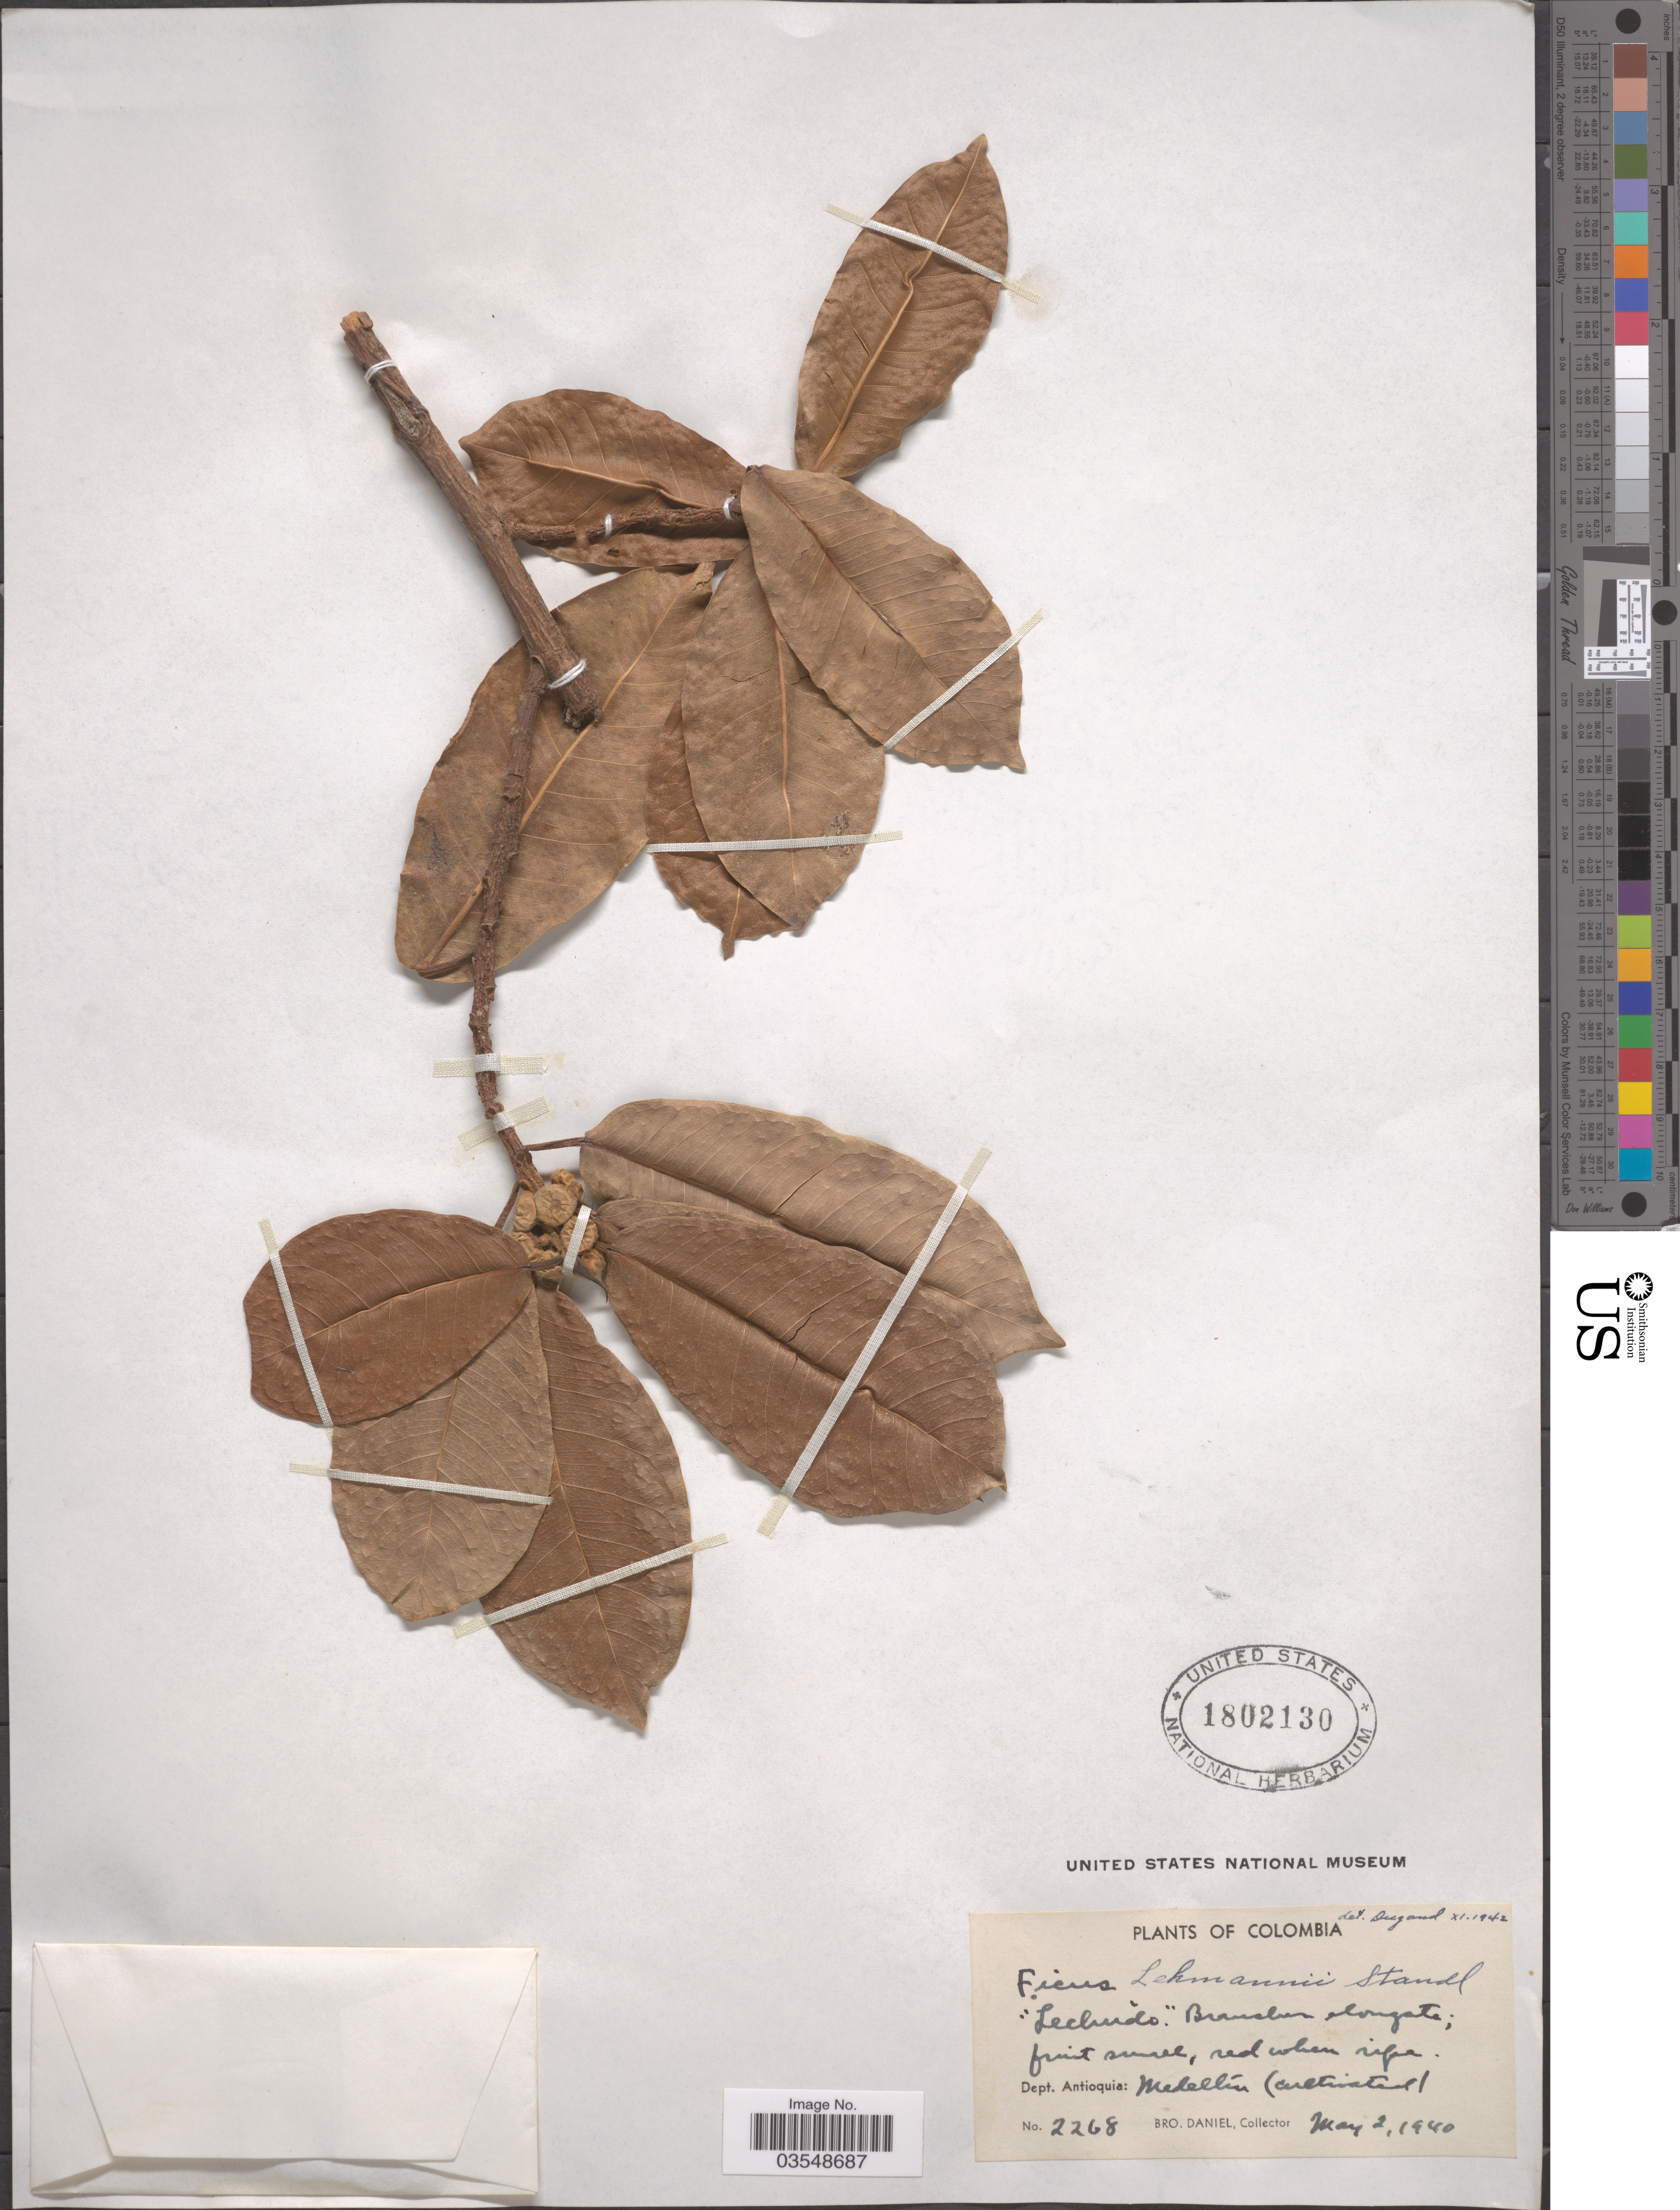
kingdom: Plantae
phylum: Tracheophyta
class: Magnoliopsida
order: Rosales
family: Moraceae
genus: Ficus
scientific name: Ficus lehmannii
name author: Standl.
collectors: Bro. Daniel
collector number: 2268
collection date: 1940-05-02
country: Colombia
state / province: Antioquia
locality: Dept. Antioquia: Medellín.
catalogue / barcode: US 1802130